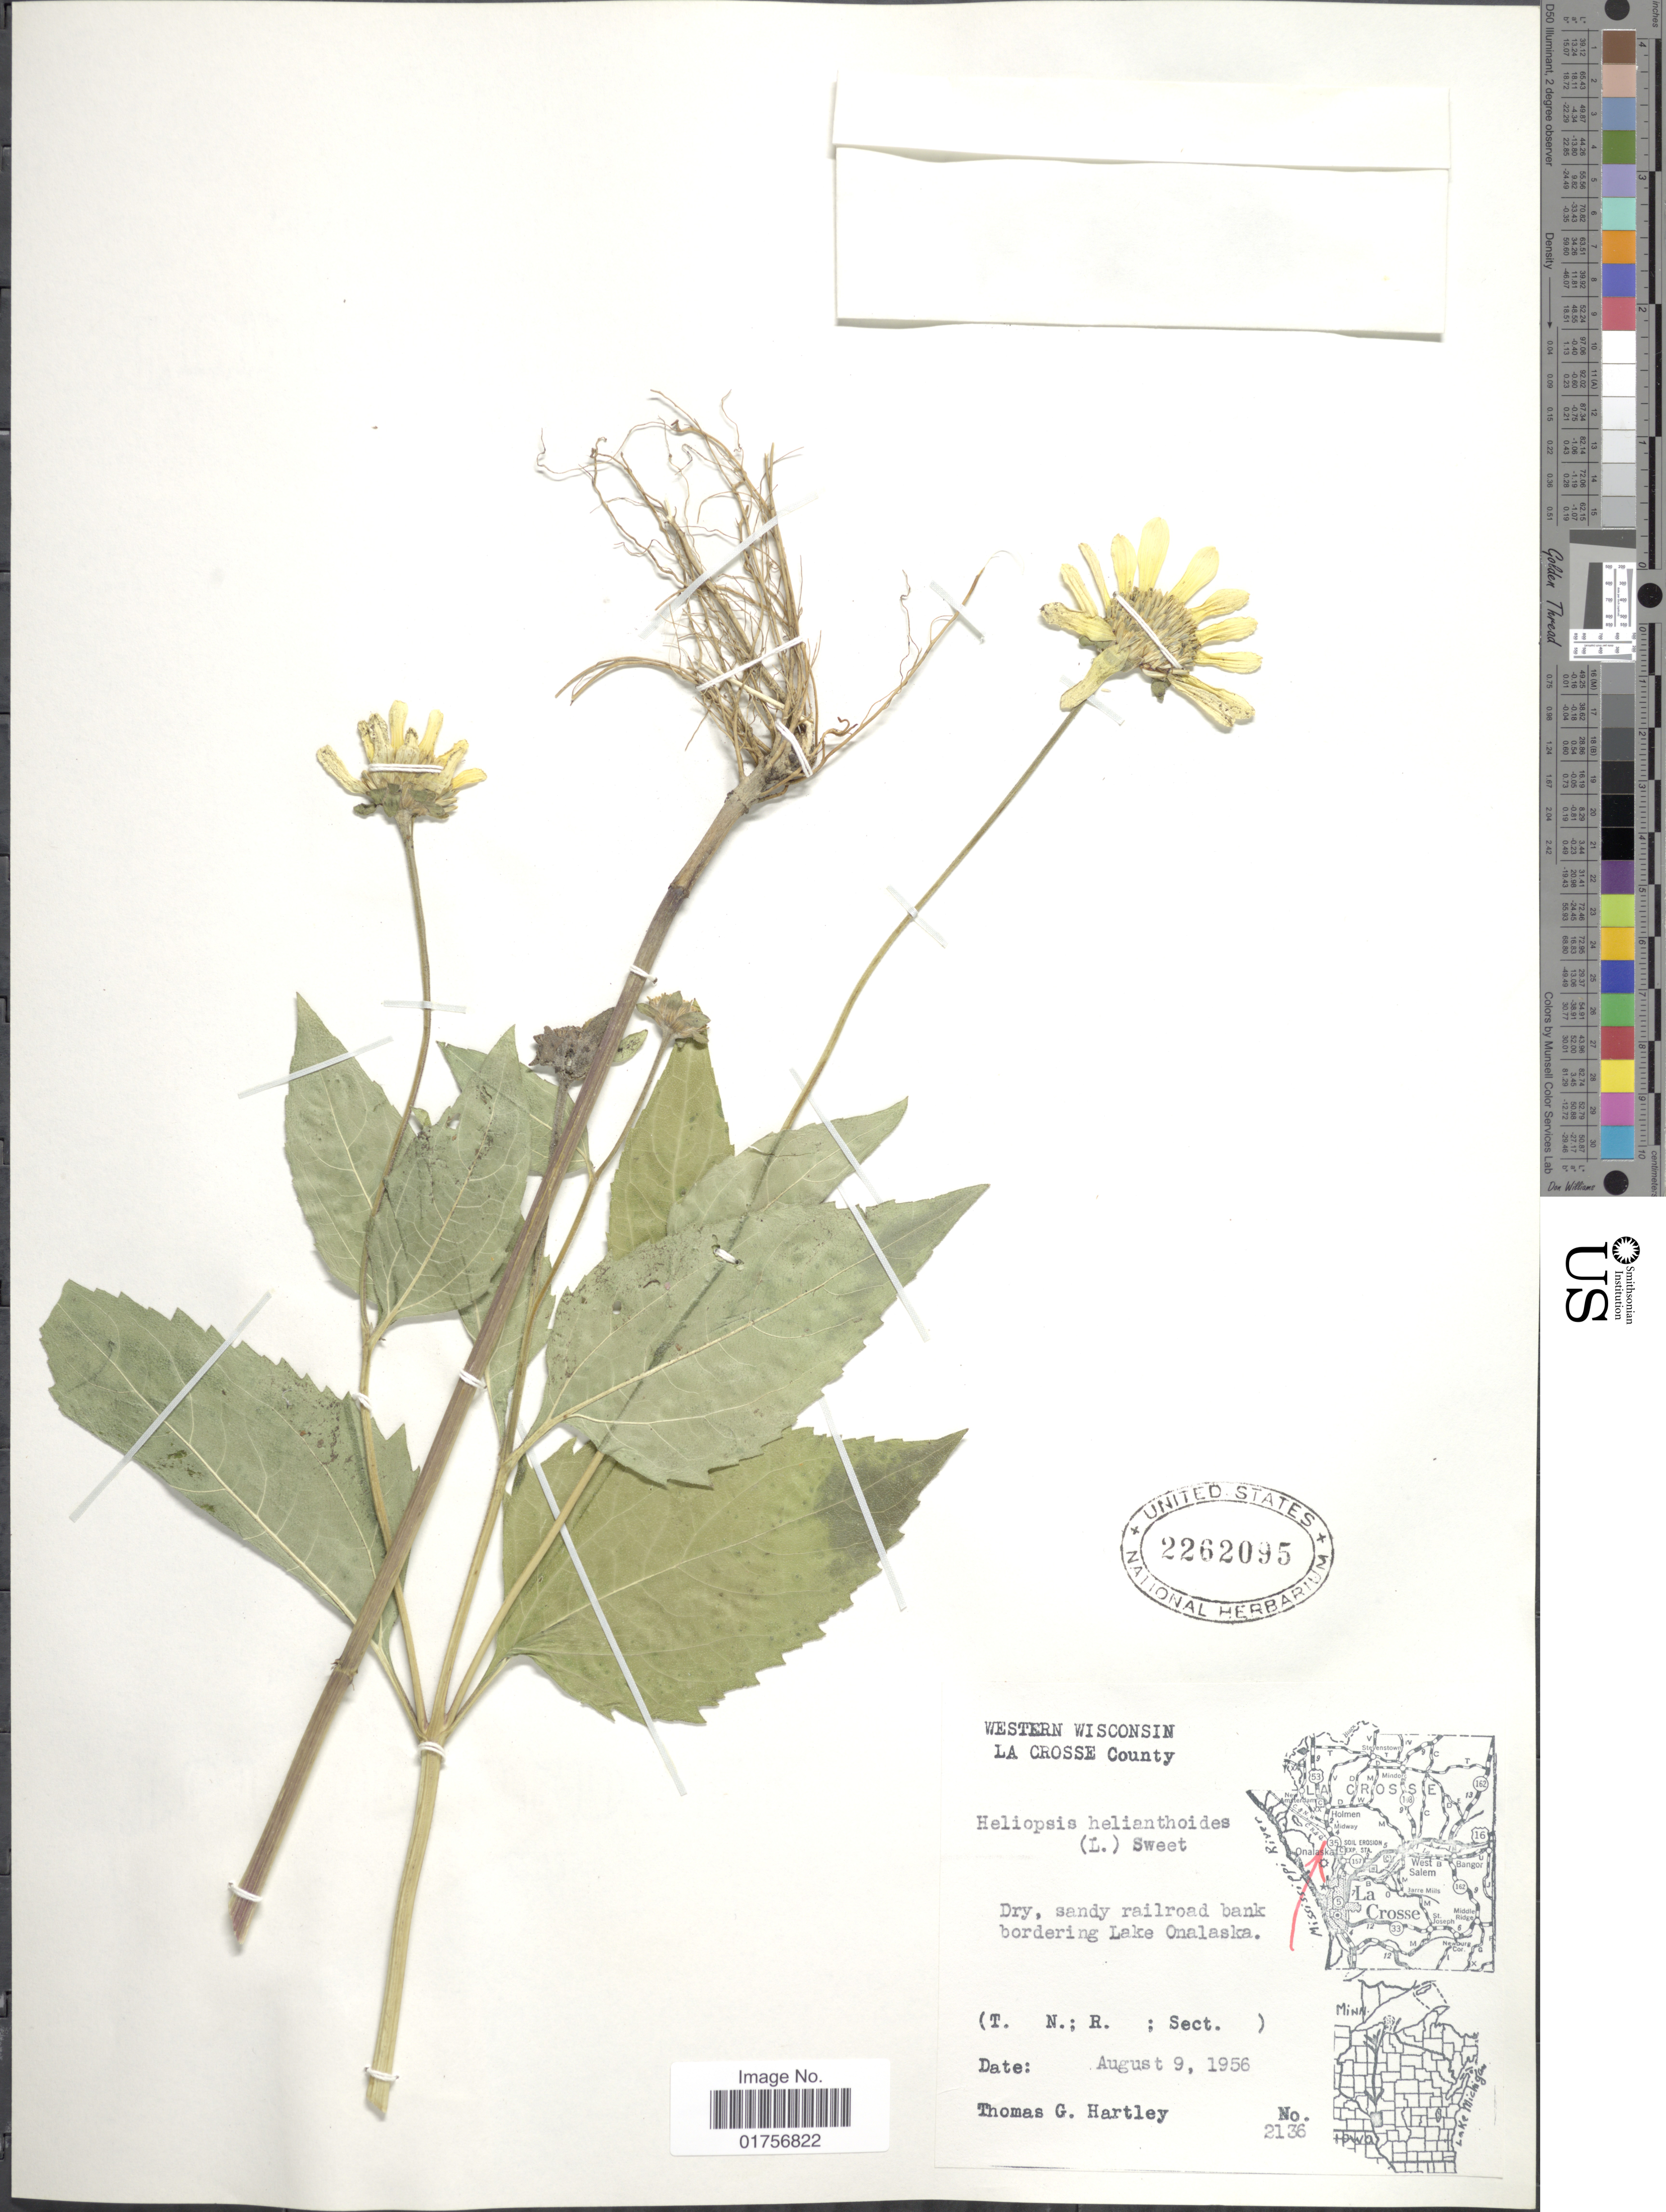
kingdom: Plantae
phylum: Tracheophyta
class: Magnoliopsida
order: Asterales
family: Asteraceae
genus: Heliopsis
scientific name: Heliopsis helianthoides subsp. occidentalis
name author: T.R. Fisher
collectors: T. G. Hartley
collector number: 2136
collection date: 1956-08-09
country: United States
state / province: Wisconsin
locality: Western Wisconsin, la Crosse County, Dry. sandy railroad bank bordering; lake Onalaska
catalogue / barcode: US 2262095